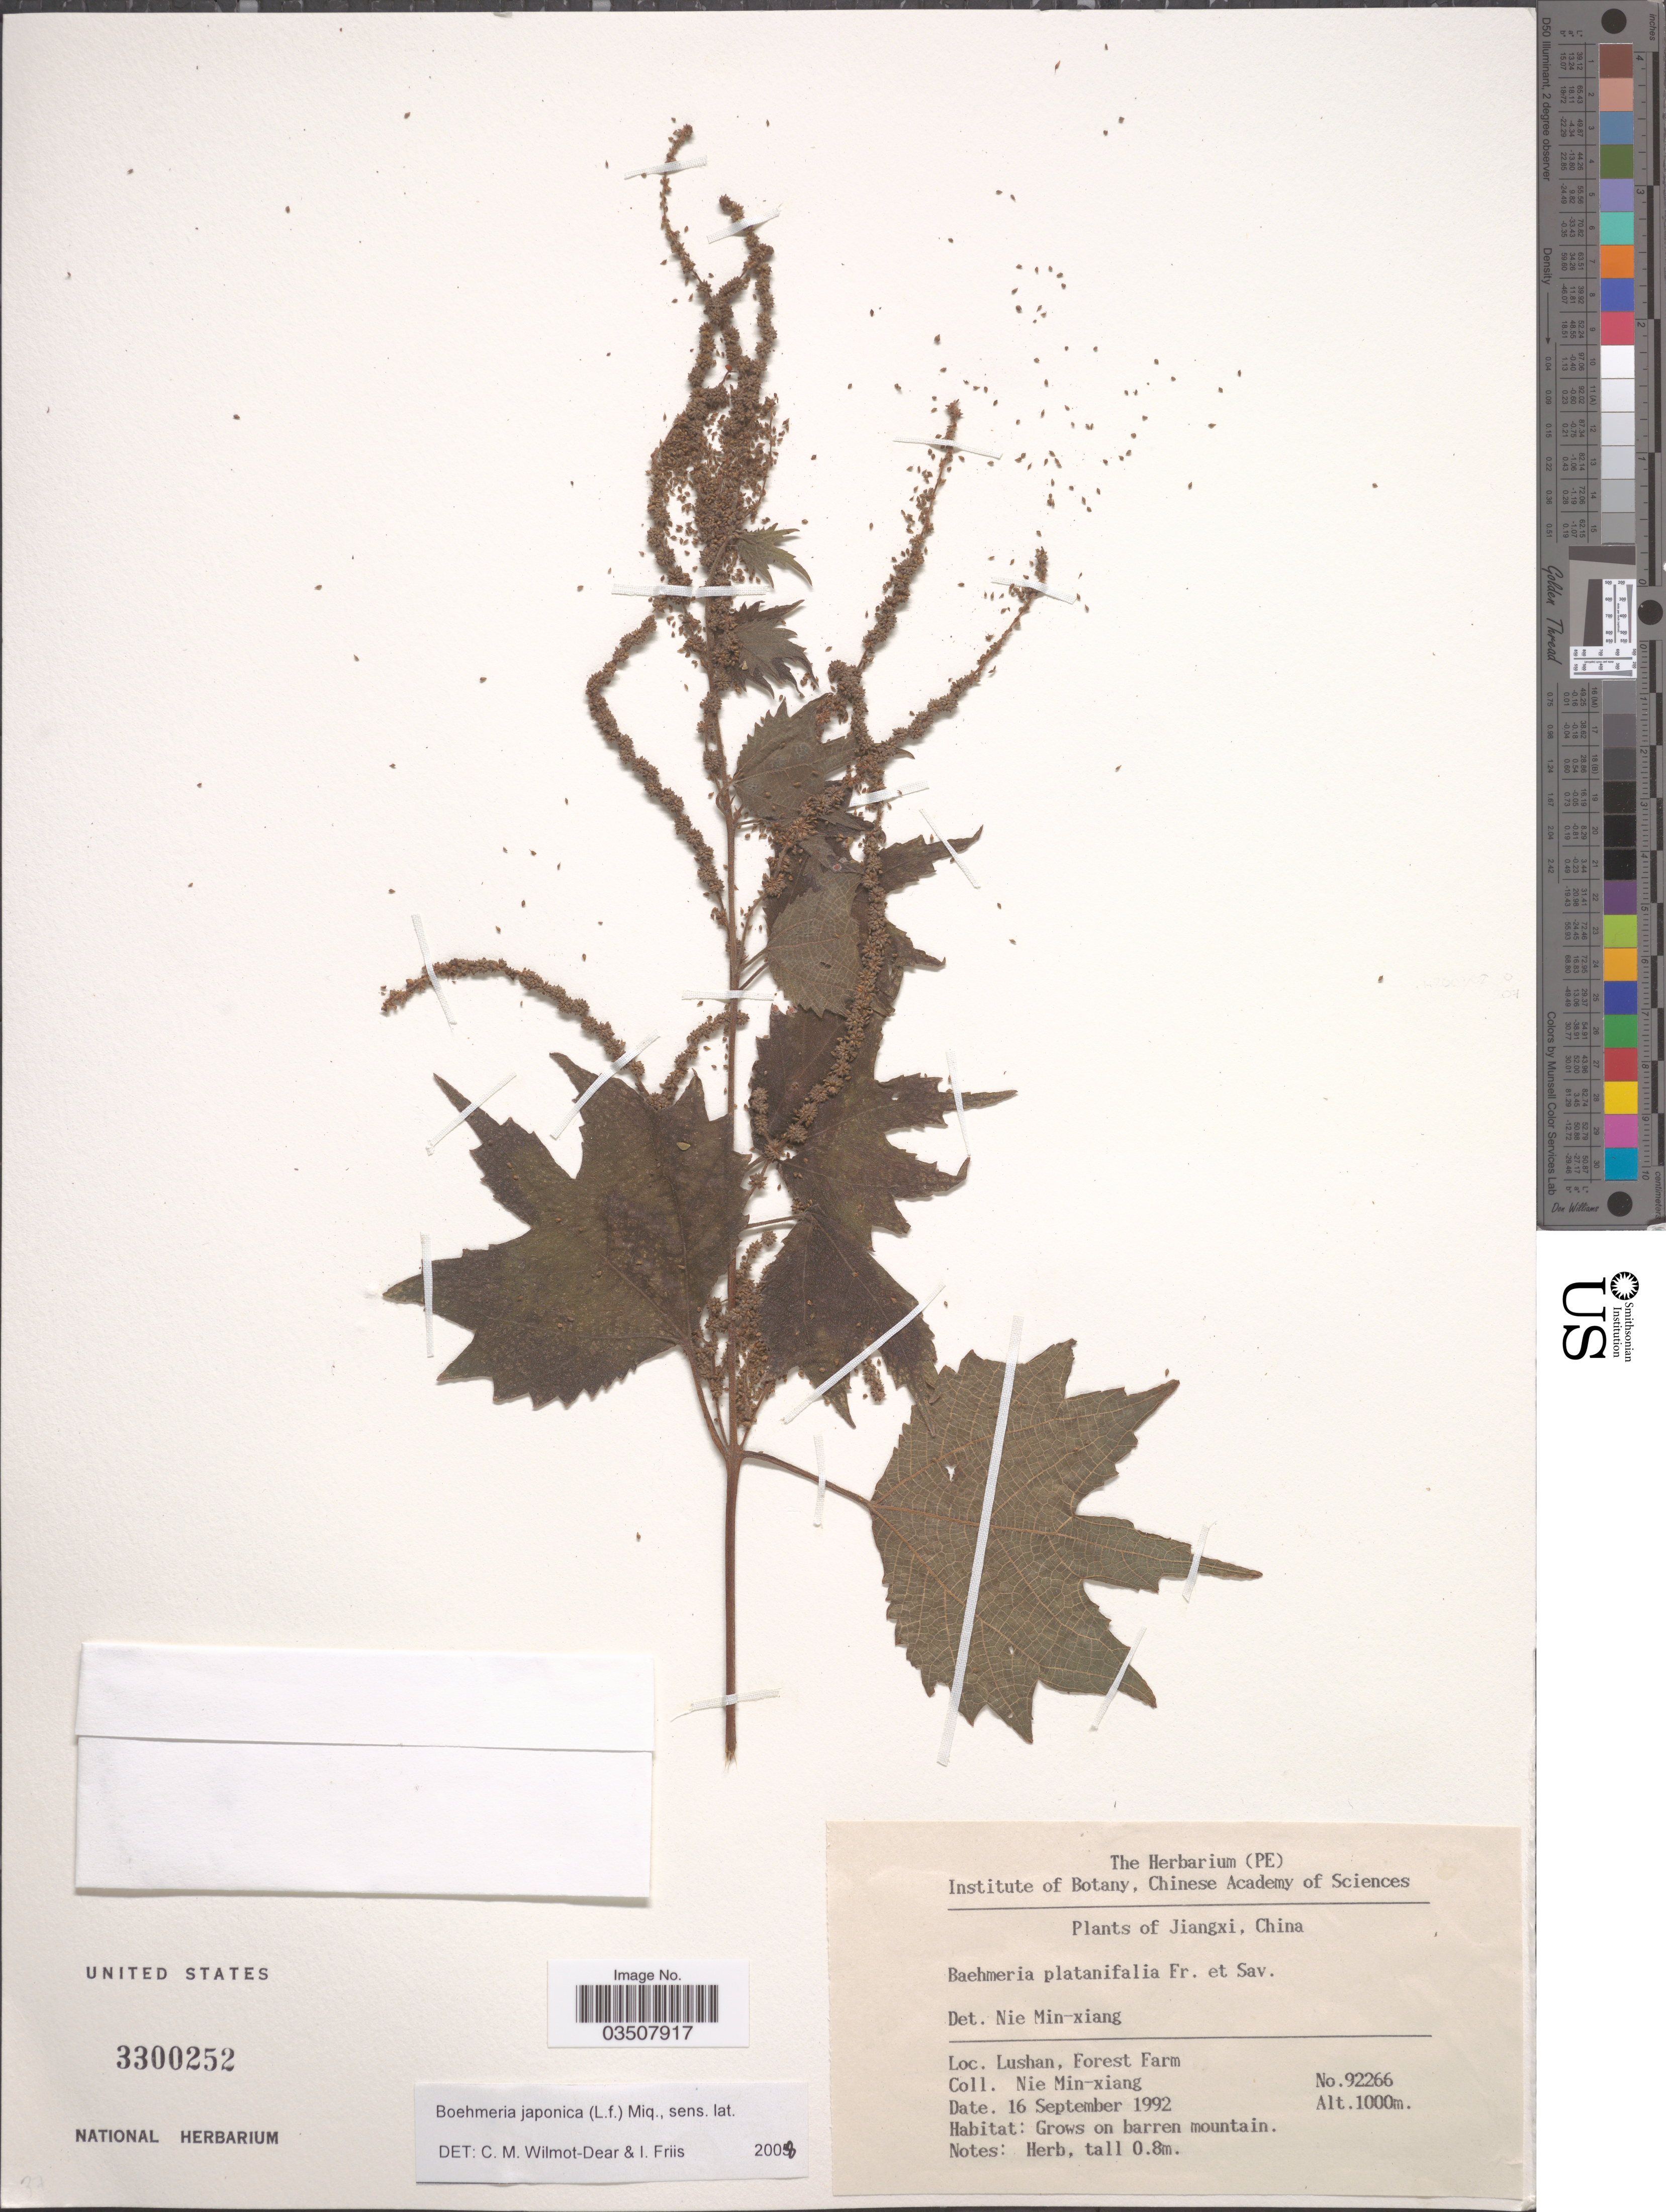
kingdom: Plantae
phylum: Tracheophyta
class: Magnoliopsida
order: Rosales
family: Urticaceae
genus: Boehmeria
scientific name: Boehmeria japonica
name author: (L. f.) Miq.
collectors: M. Nie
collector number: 92266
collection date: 1992-09-16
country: China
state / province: Jiangxi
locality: Lushan, Forest Farm.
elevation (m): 1000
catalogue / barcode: US 3300252